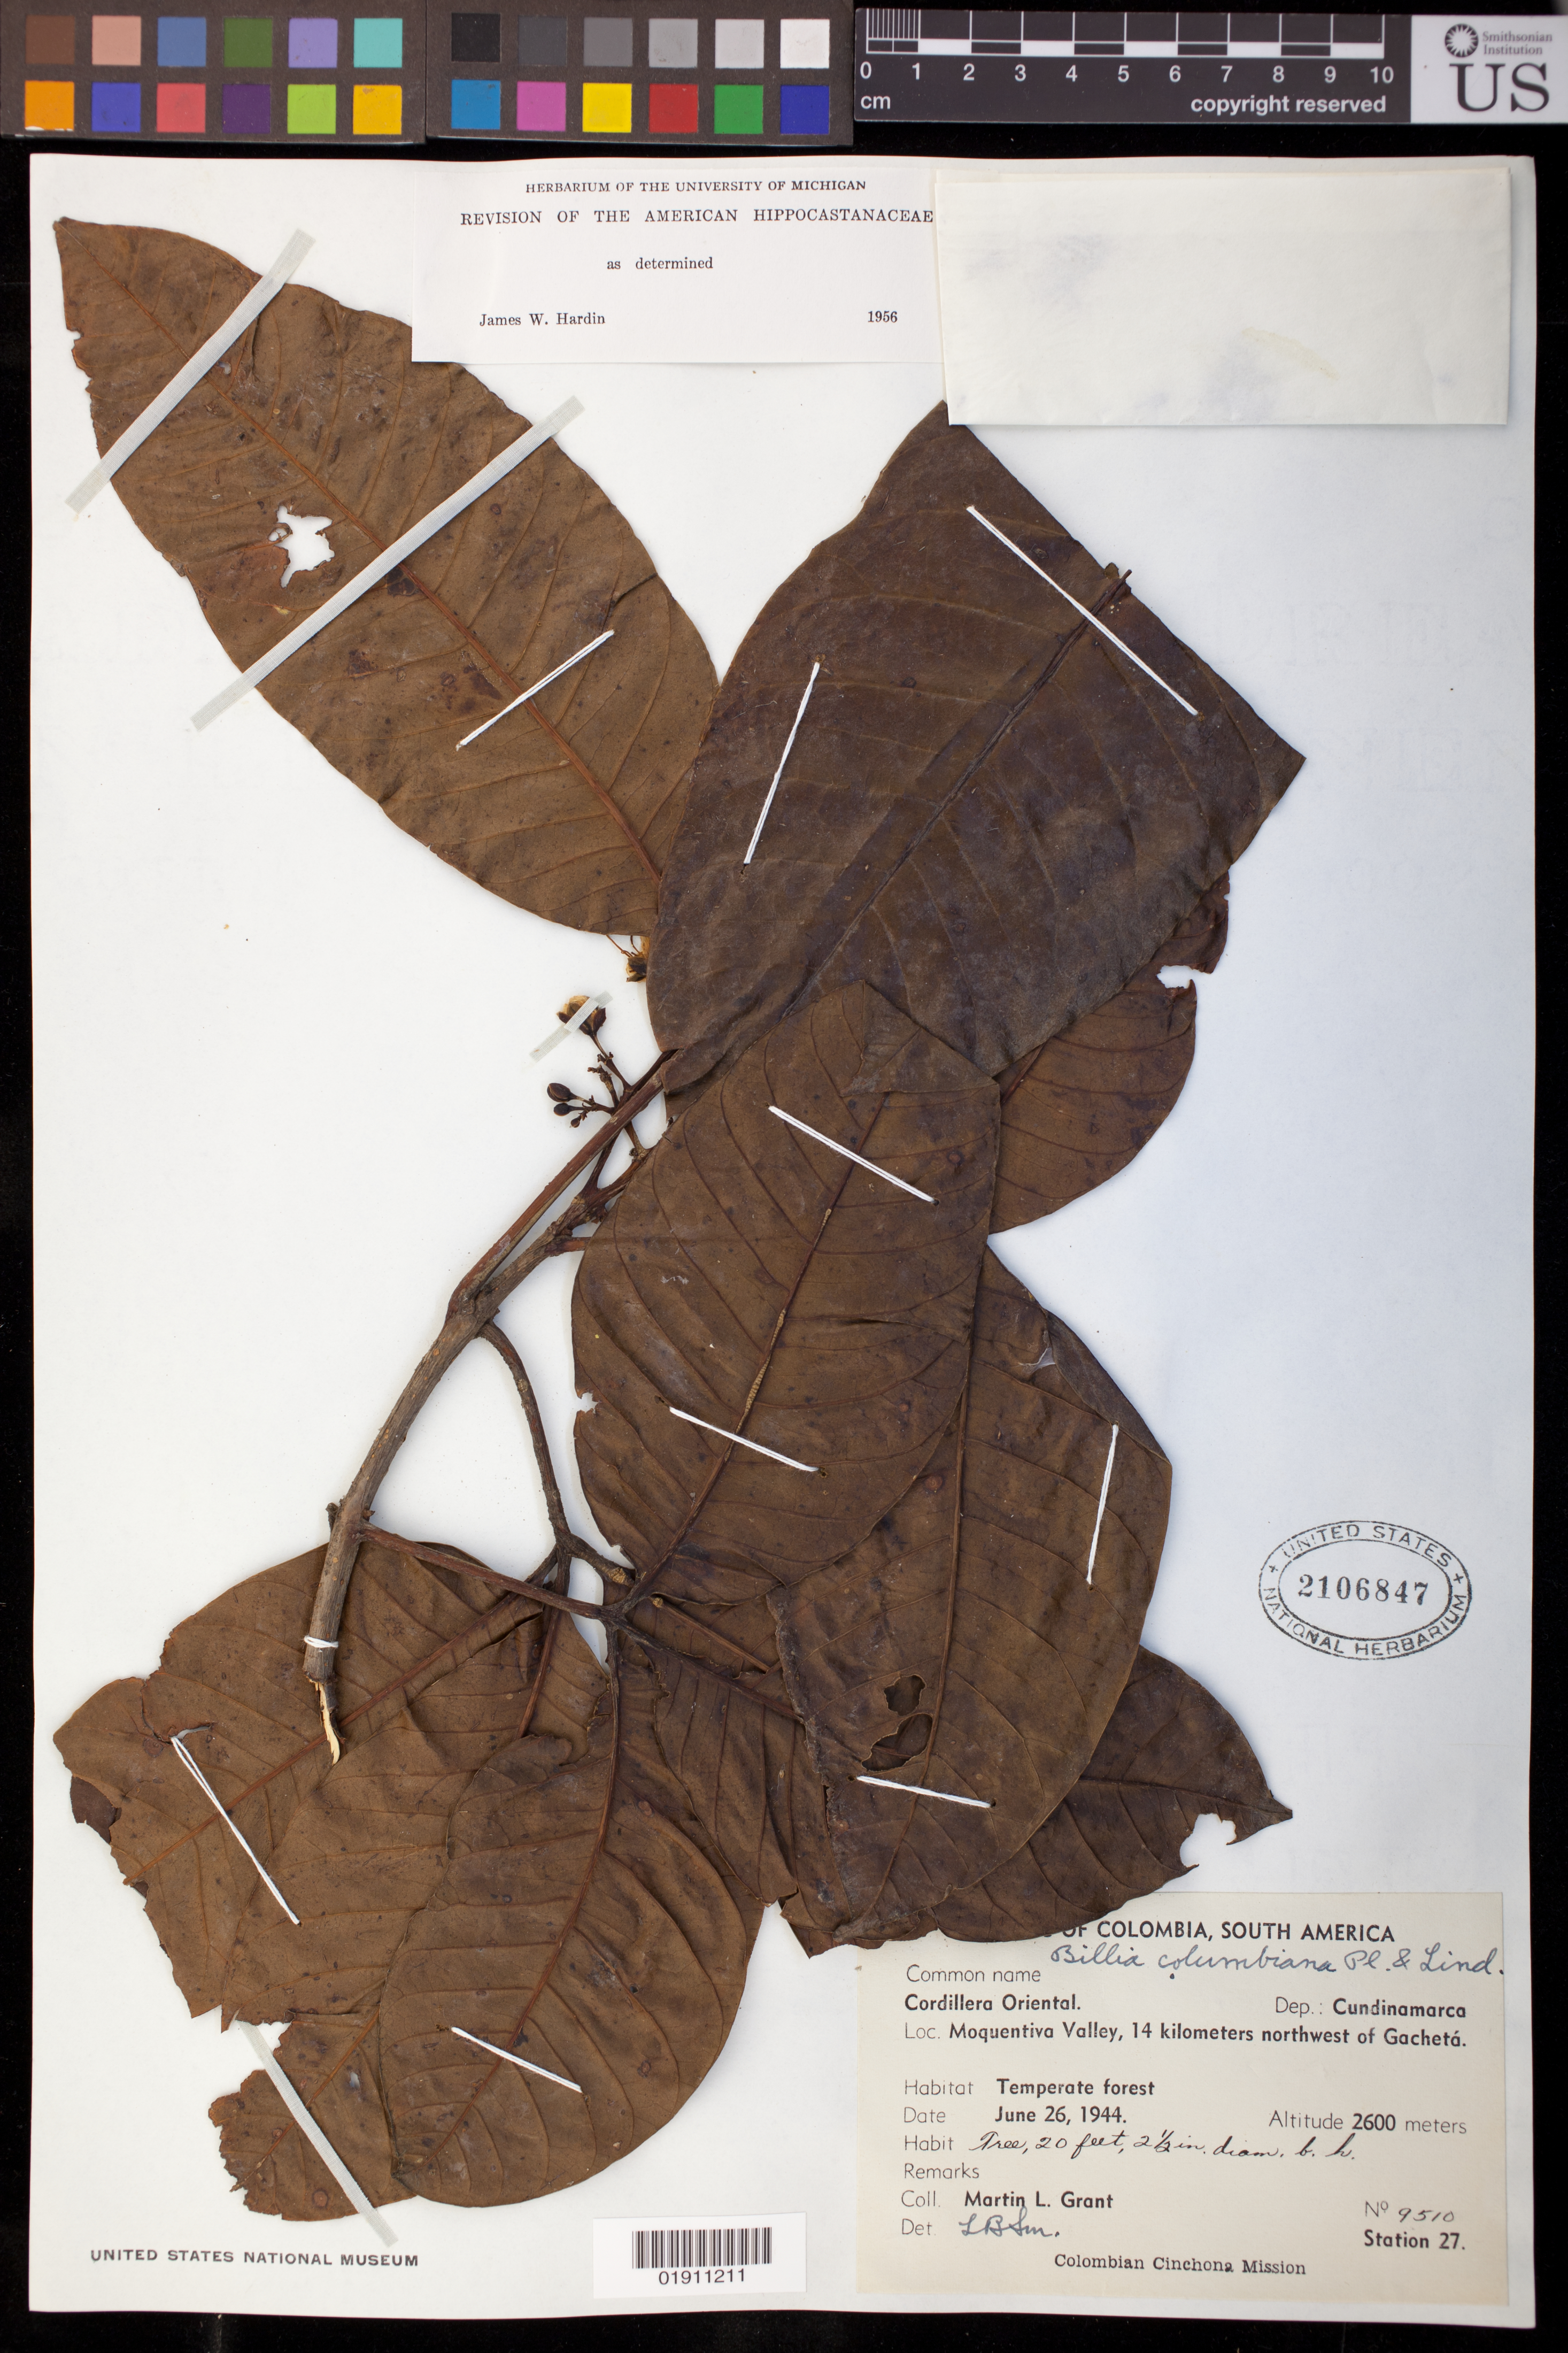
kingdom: Plantae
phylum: Tracheophyta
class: Magnoliopsida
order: Sapindales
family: Sapindaceae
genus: Billia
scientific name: Billia rosea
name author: (Planch. & Linden) C. Ulloa & P.M. Jørg.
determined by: Acevedo-Rodríguez, P., (BOT), Smithsonian Institution - National Museum of Natural History (UNITED STATES)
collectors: M. L. Grant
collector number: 9510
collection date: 1944-06-26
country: Colombia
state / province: Cundinamarca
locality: Moquentiva Valley, 14 kilometers northwest of Gacheta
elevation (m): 2600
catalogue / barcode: US 2106847